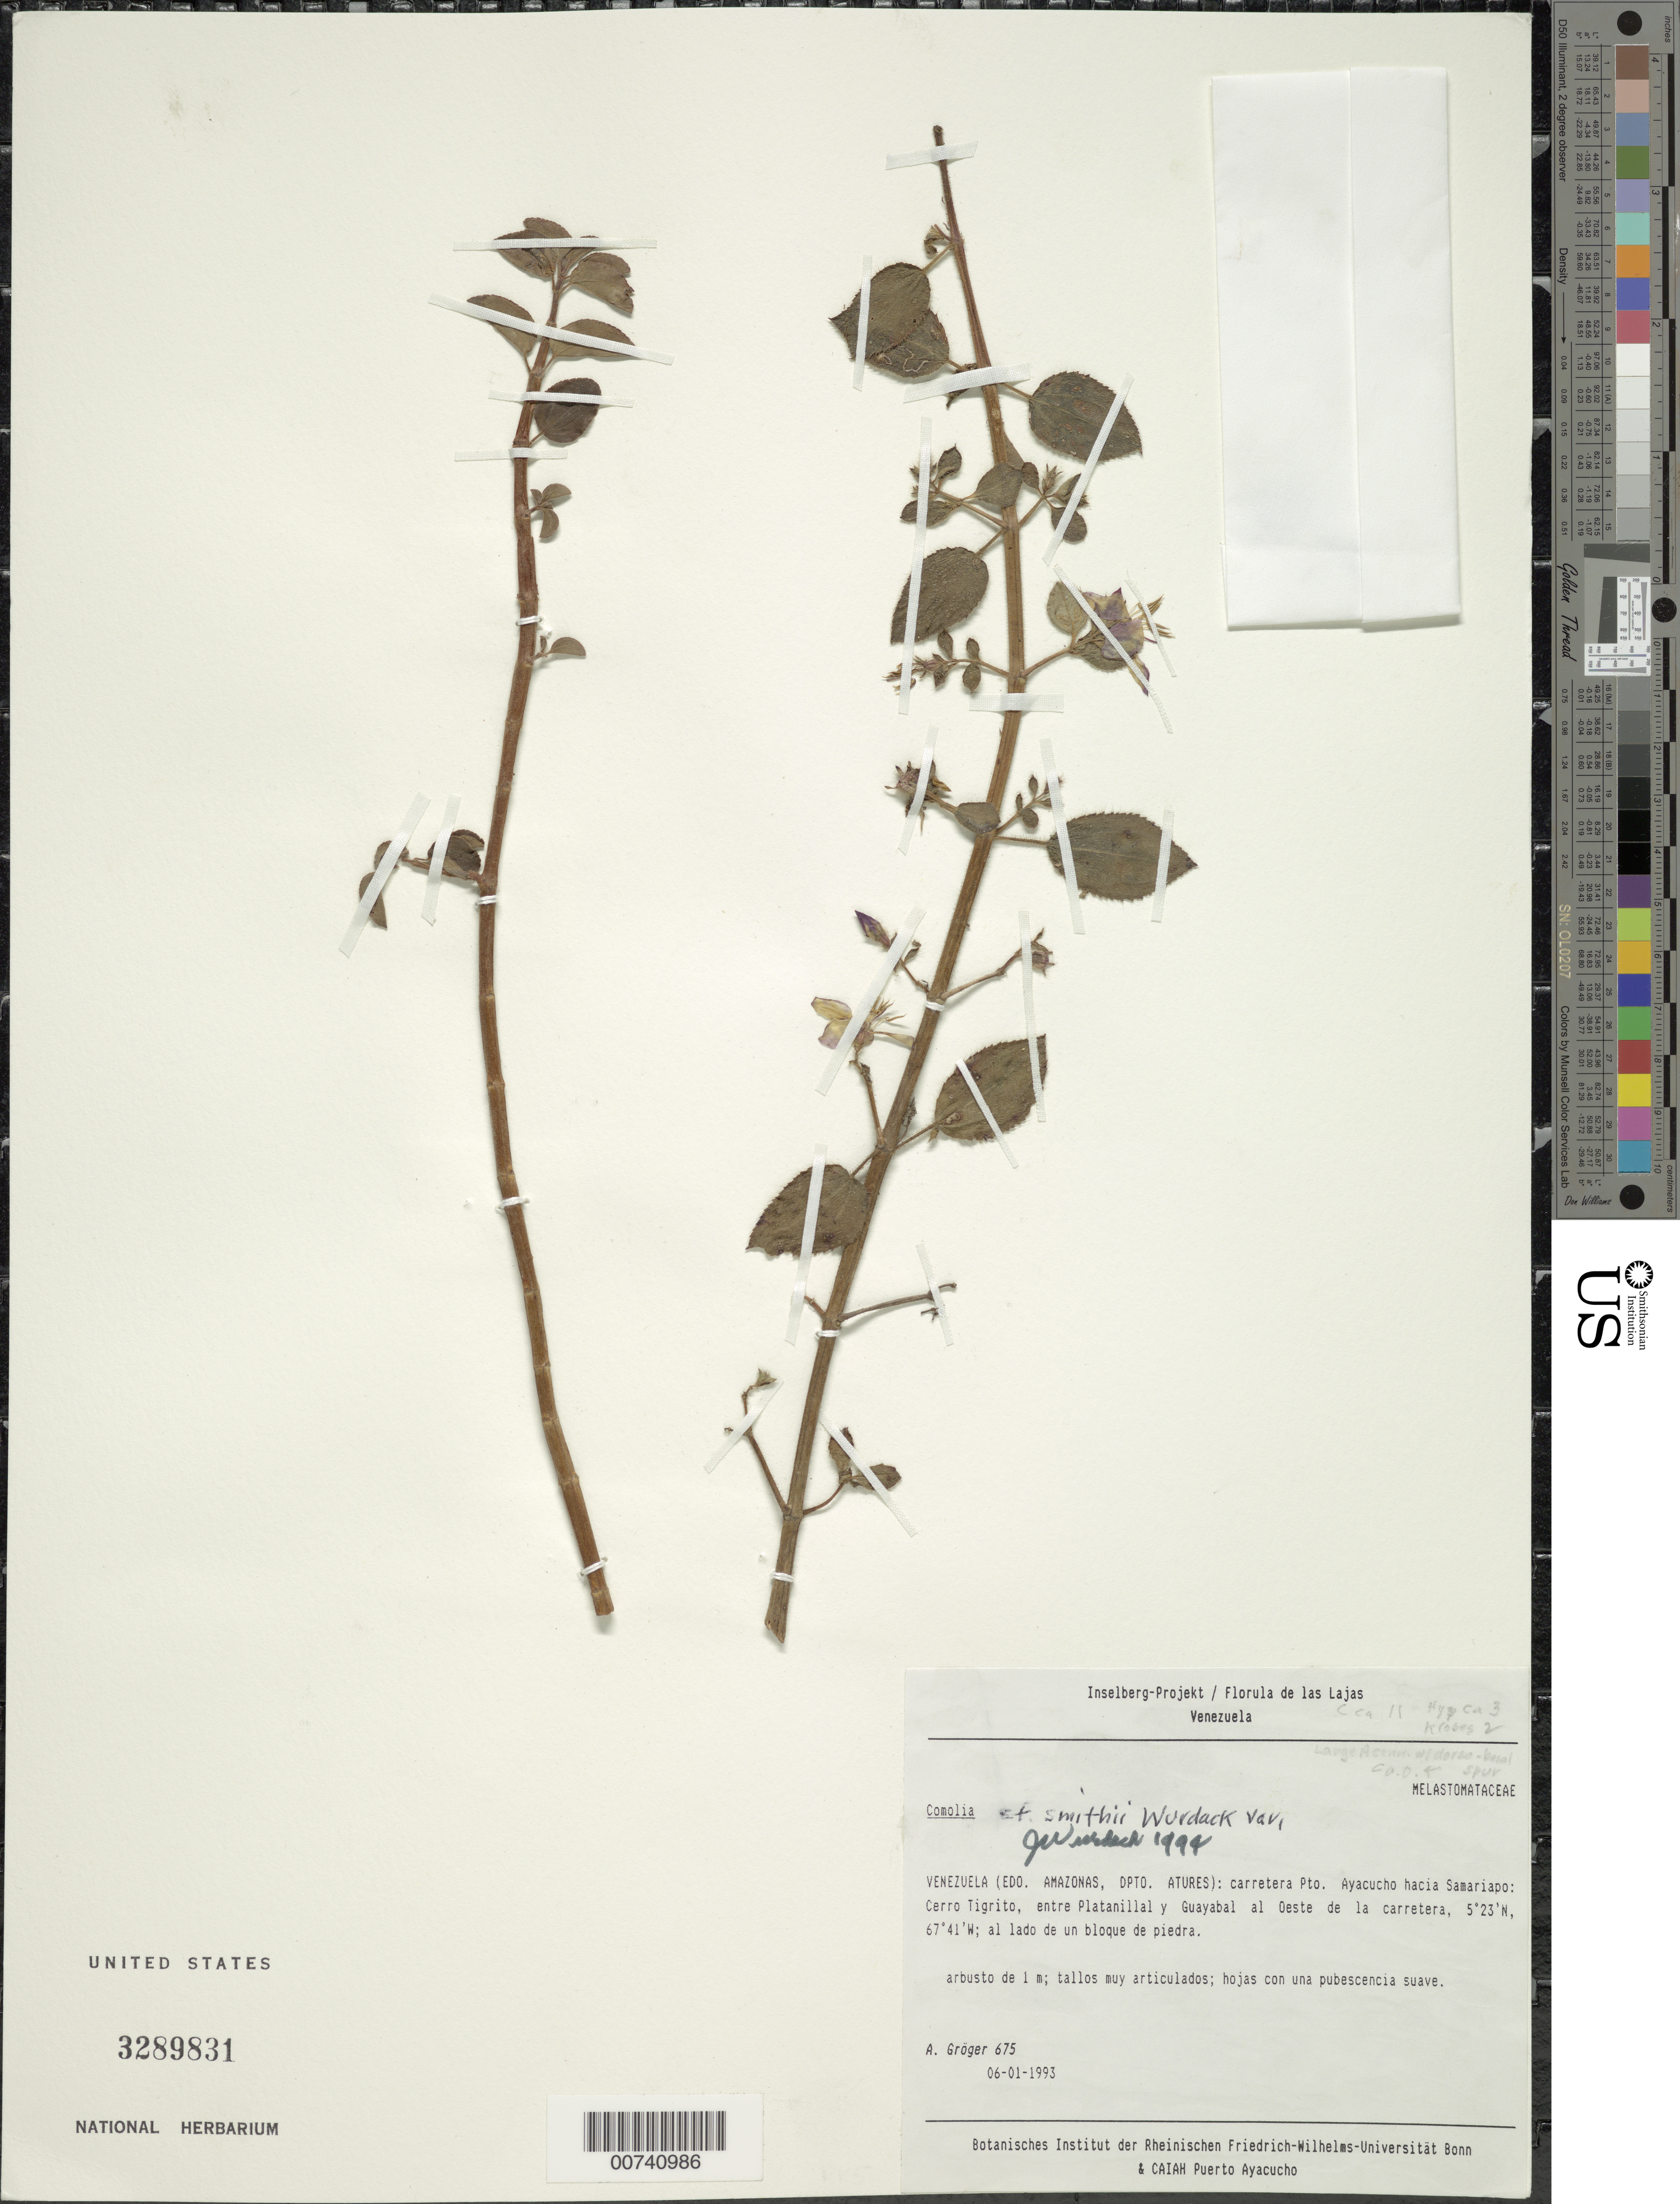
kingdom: Plantae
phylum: Tracheophyta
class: Magnoliopsida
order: Myrtales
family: Melastomataceae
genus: Comolia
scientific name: Comolia smithii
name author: Wurdack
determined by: Nunes da Silva, Diego, (RB), Jardim Botanico do Rio de Janeiro - Herbario (BRAZIL)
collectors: A. Gröger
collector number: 675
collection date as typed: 6-Jan-93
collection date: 1993-01-06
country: Venezuela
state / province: Amazonas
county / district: Atures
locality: Puerto Ayacucho to Samariapo road, Cerro Tigrito, betw Platanillal & Guayabal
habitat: Lado de un bloque de piedra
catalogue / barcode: US 3289831